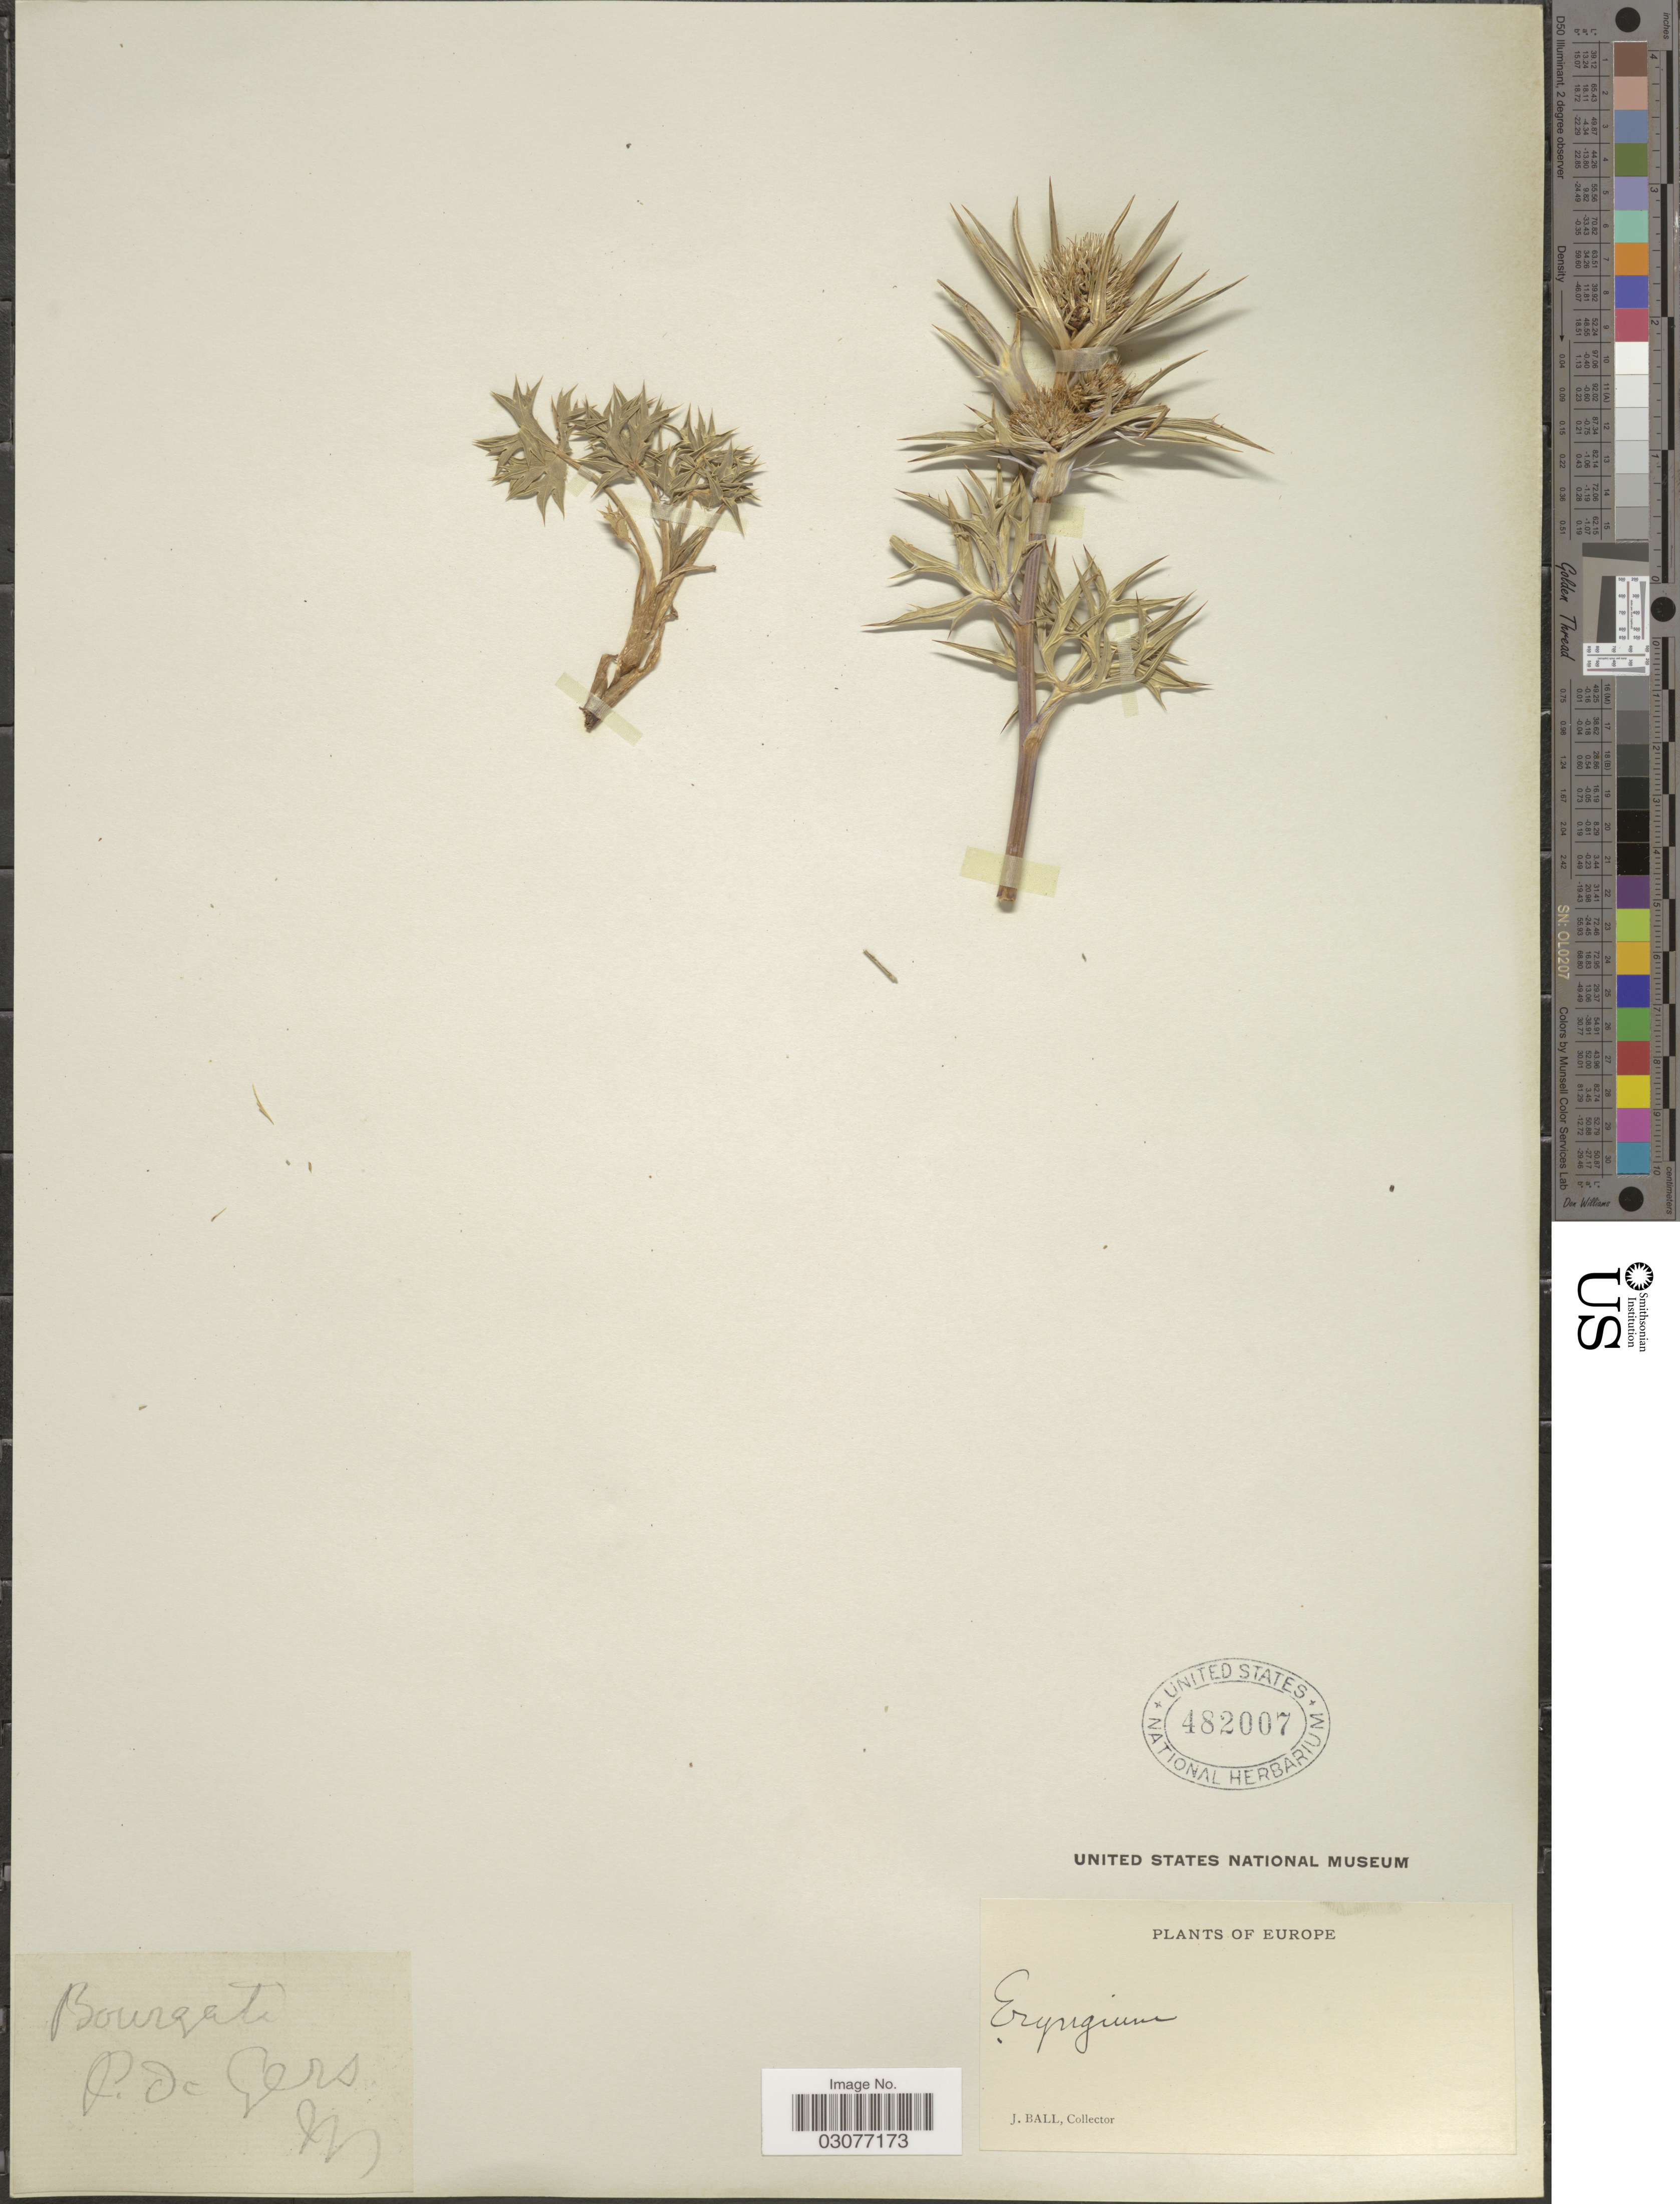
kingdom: Plantae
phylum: Tracheophyta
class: Magnoliopsida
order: Apiales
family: Apiaceae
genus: Eryngium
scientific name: Eryngium bourgatii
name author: Gouan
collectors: J. Ball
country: France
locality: P. de Gers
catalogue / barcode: US 482007